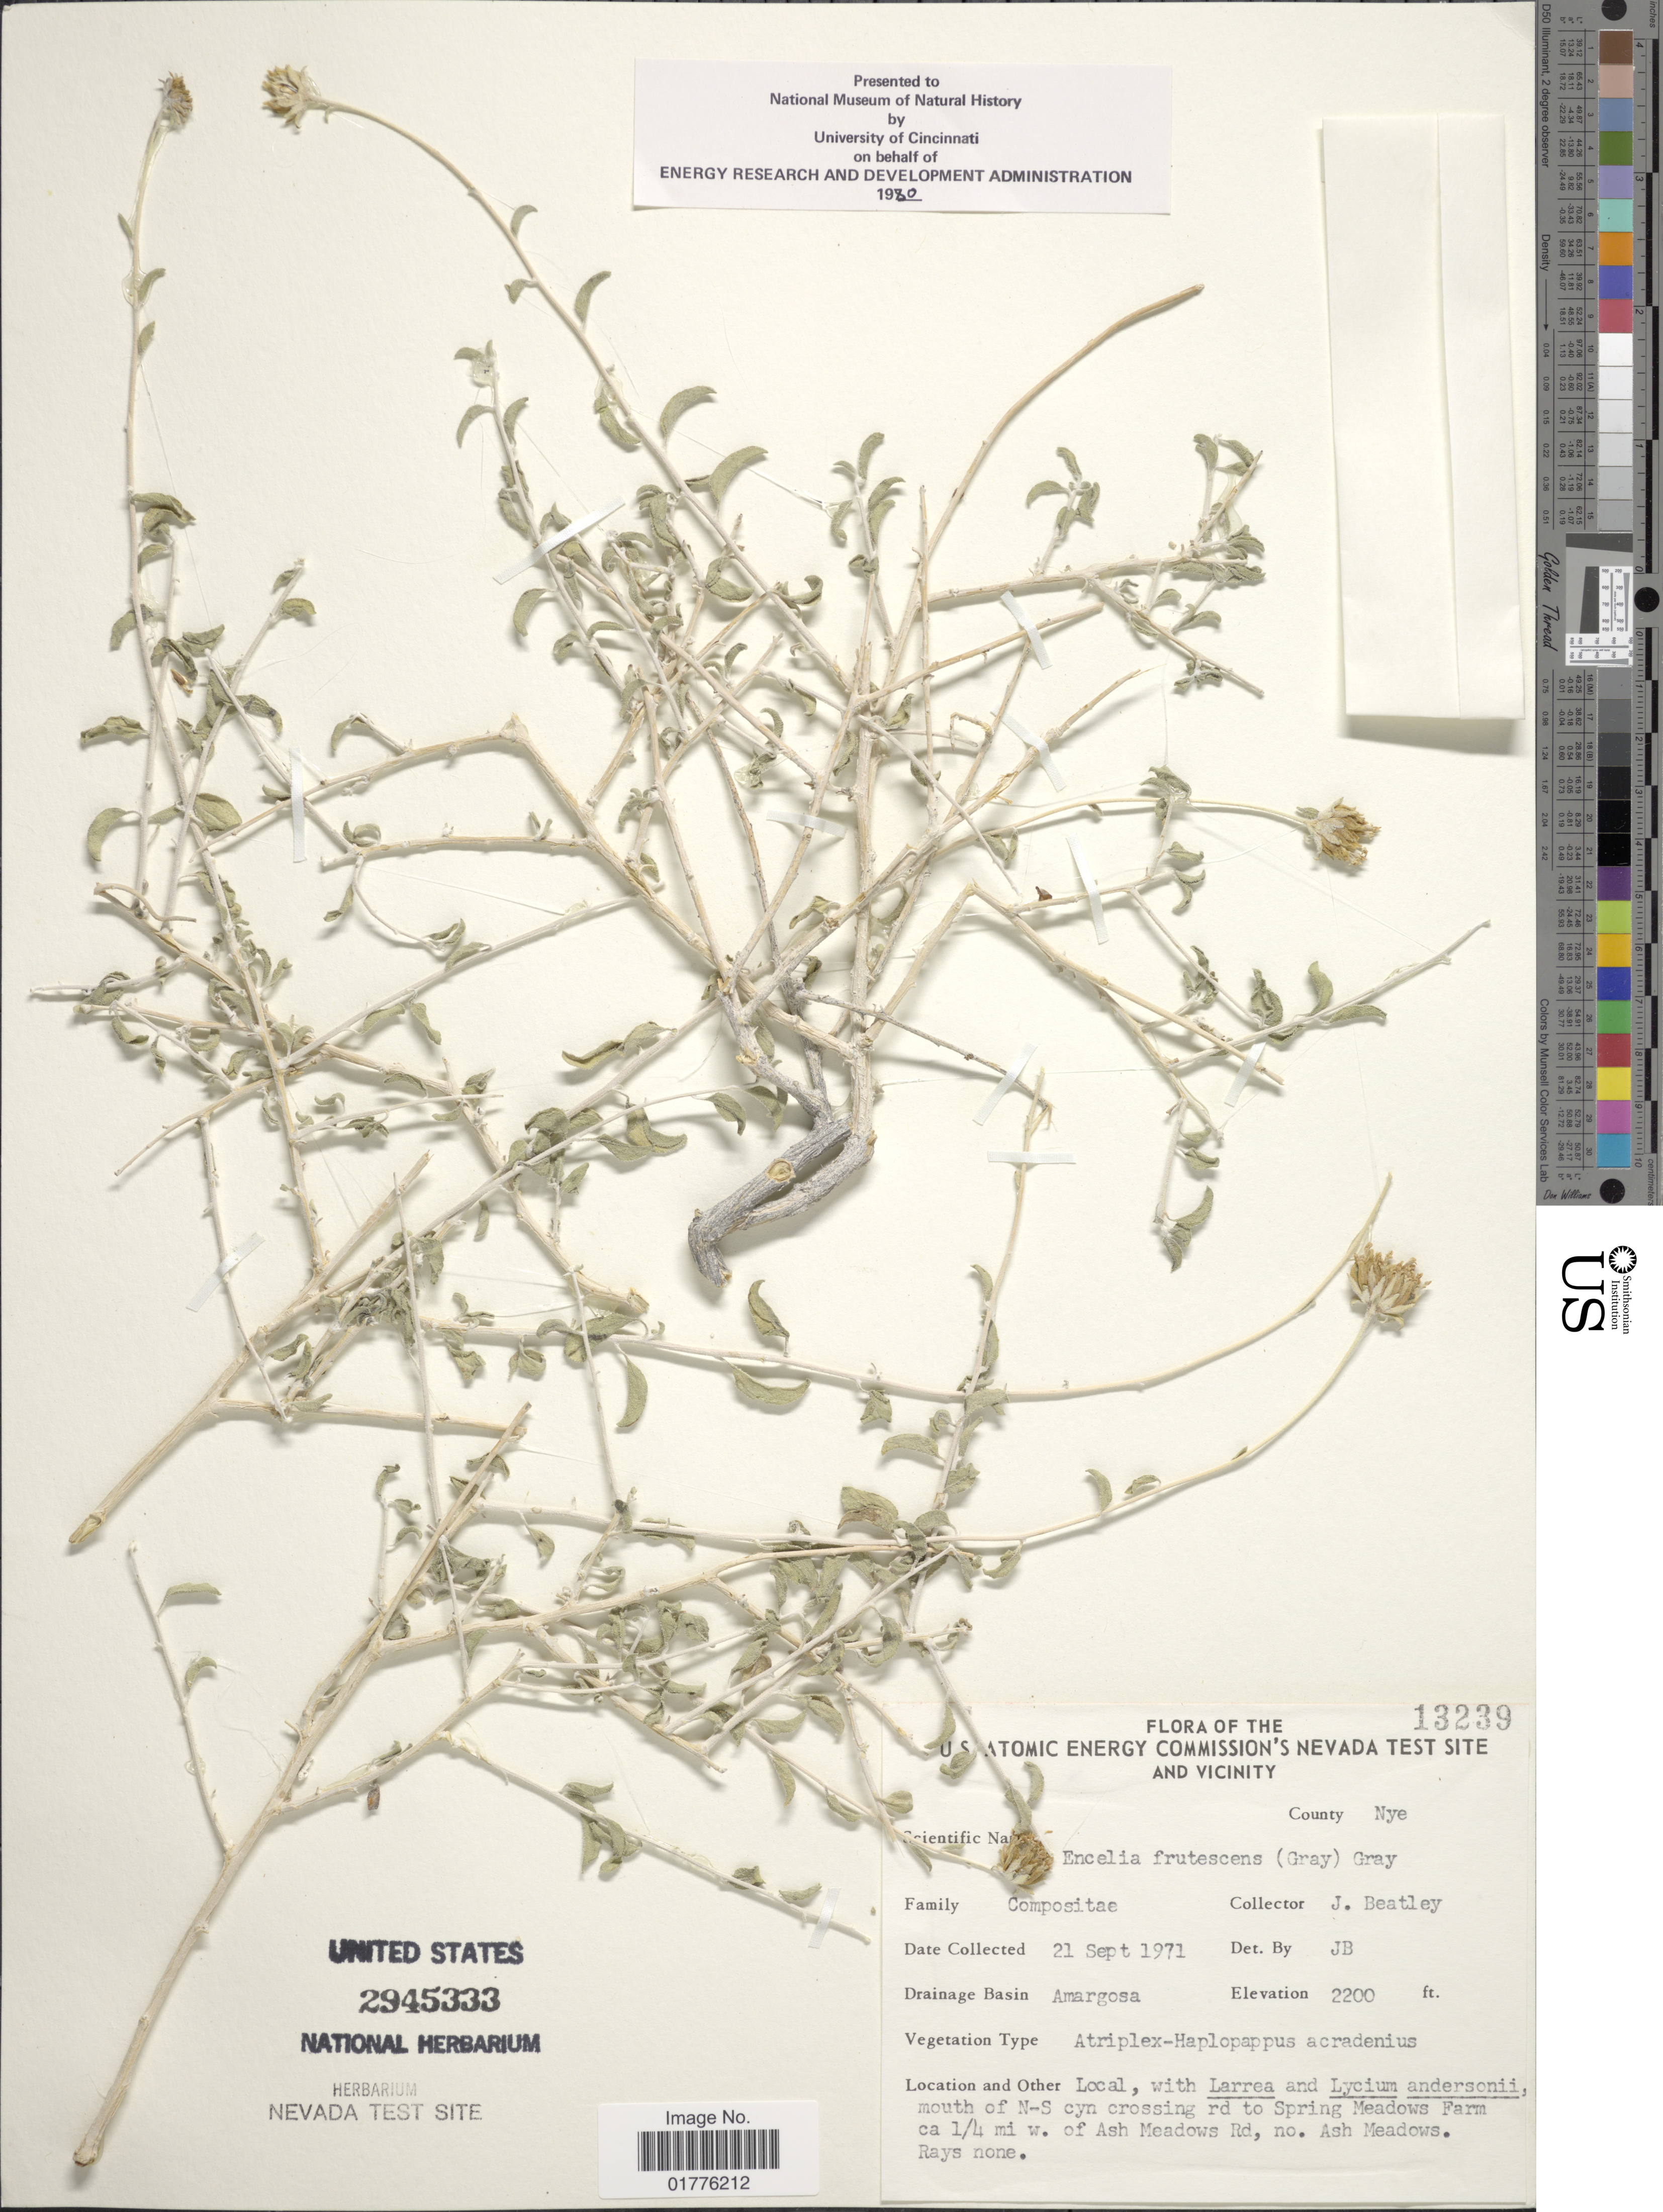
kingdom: Plantae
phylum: Tracheophyta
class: Magnoliopsida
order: Asterales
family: Asteraceae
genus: Encelia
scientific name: Encelia frutescens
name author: (A. Gray) A. Gray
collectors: J. C. Beatley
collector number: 13239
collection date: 1971-09-21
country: United States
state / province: Nevada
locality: The U.S. Atomic Energy Commission's Nevada Test site and vicinity. County Nye. Drainage Basin Amargosa, mouth of N-S cyn crossing rd to Srping Meadows Farm ca1/4 mi w. of Ash Meadows Rd, no. Ash Meadows.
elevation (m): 671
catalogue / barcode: US 2945333